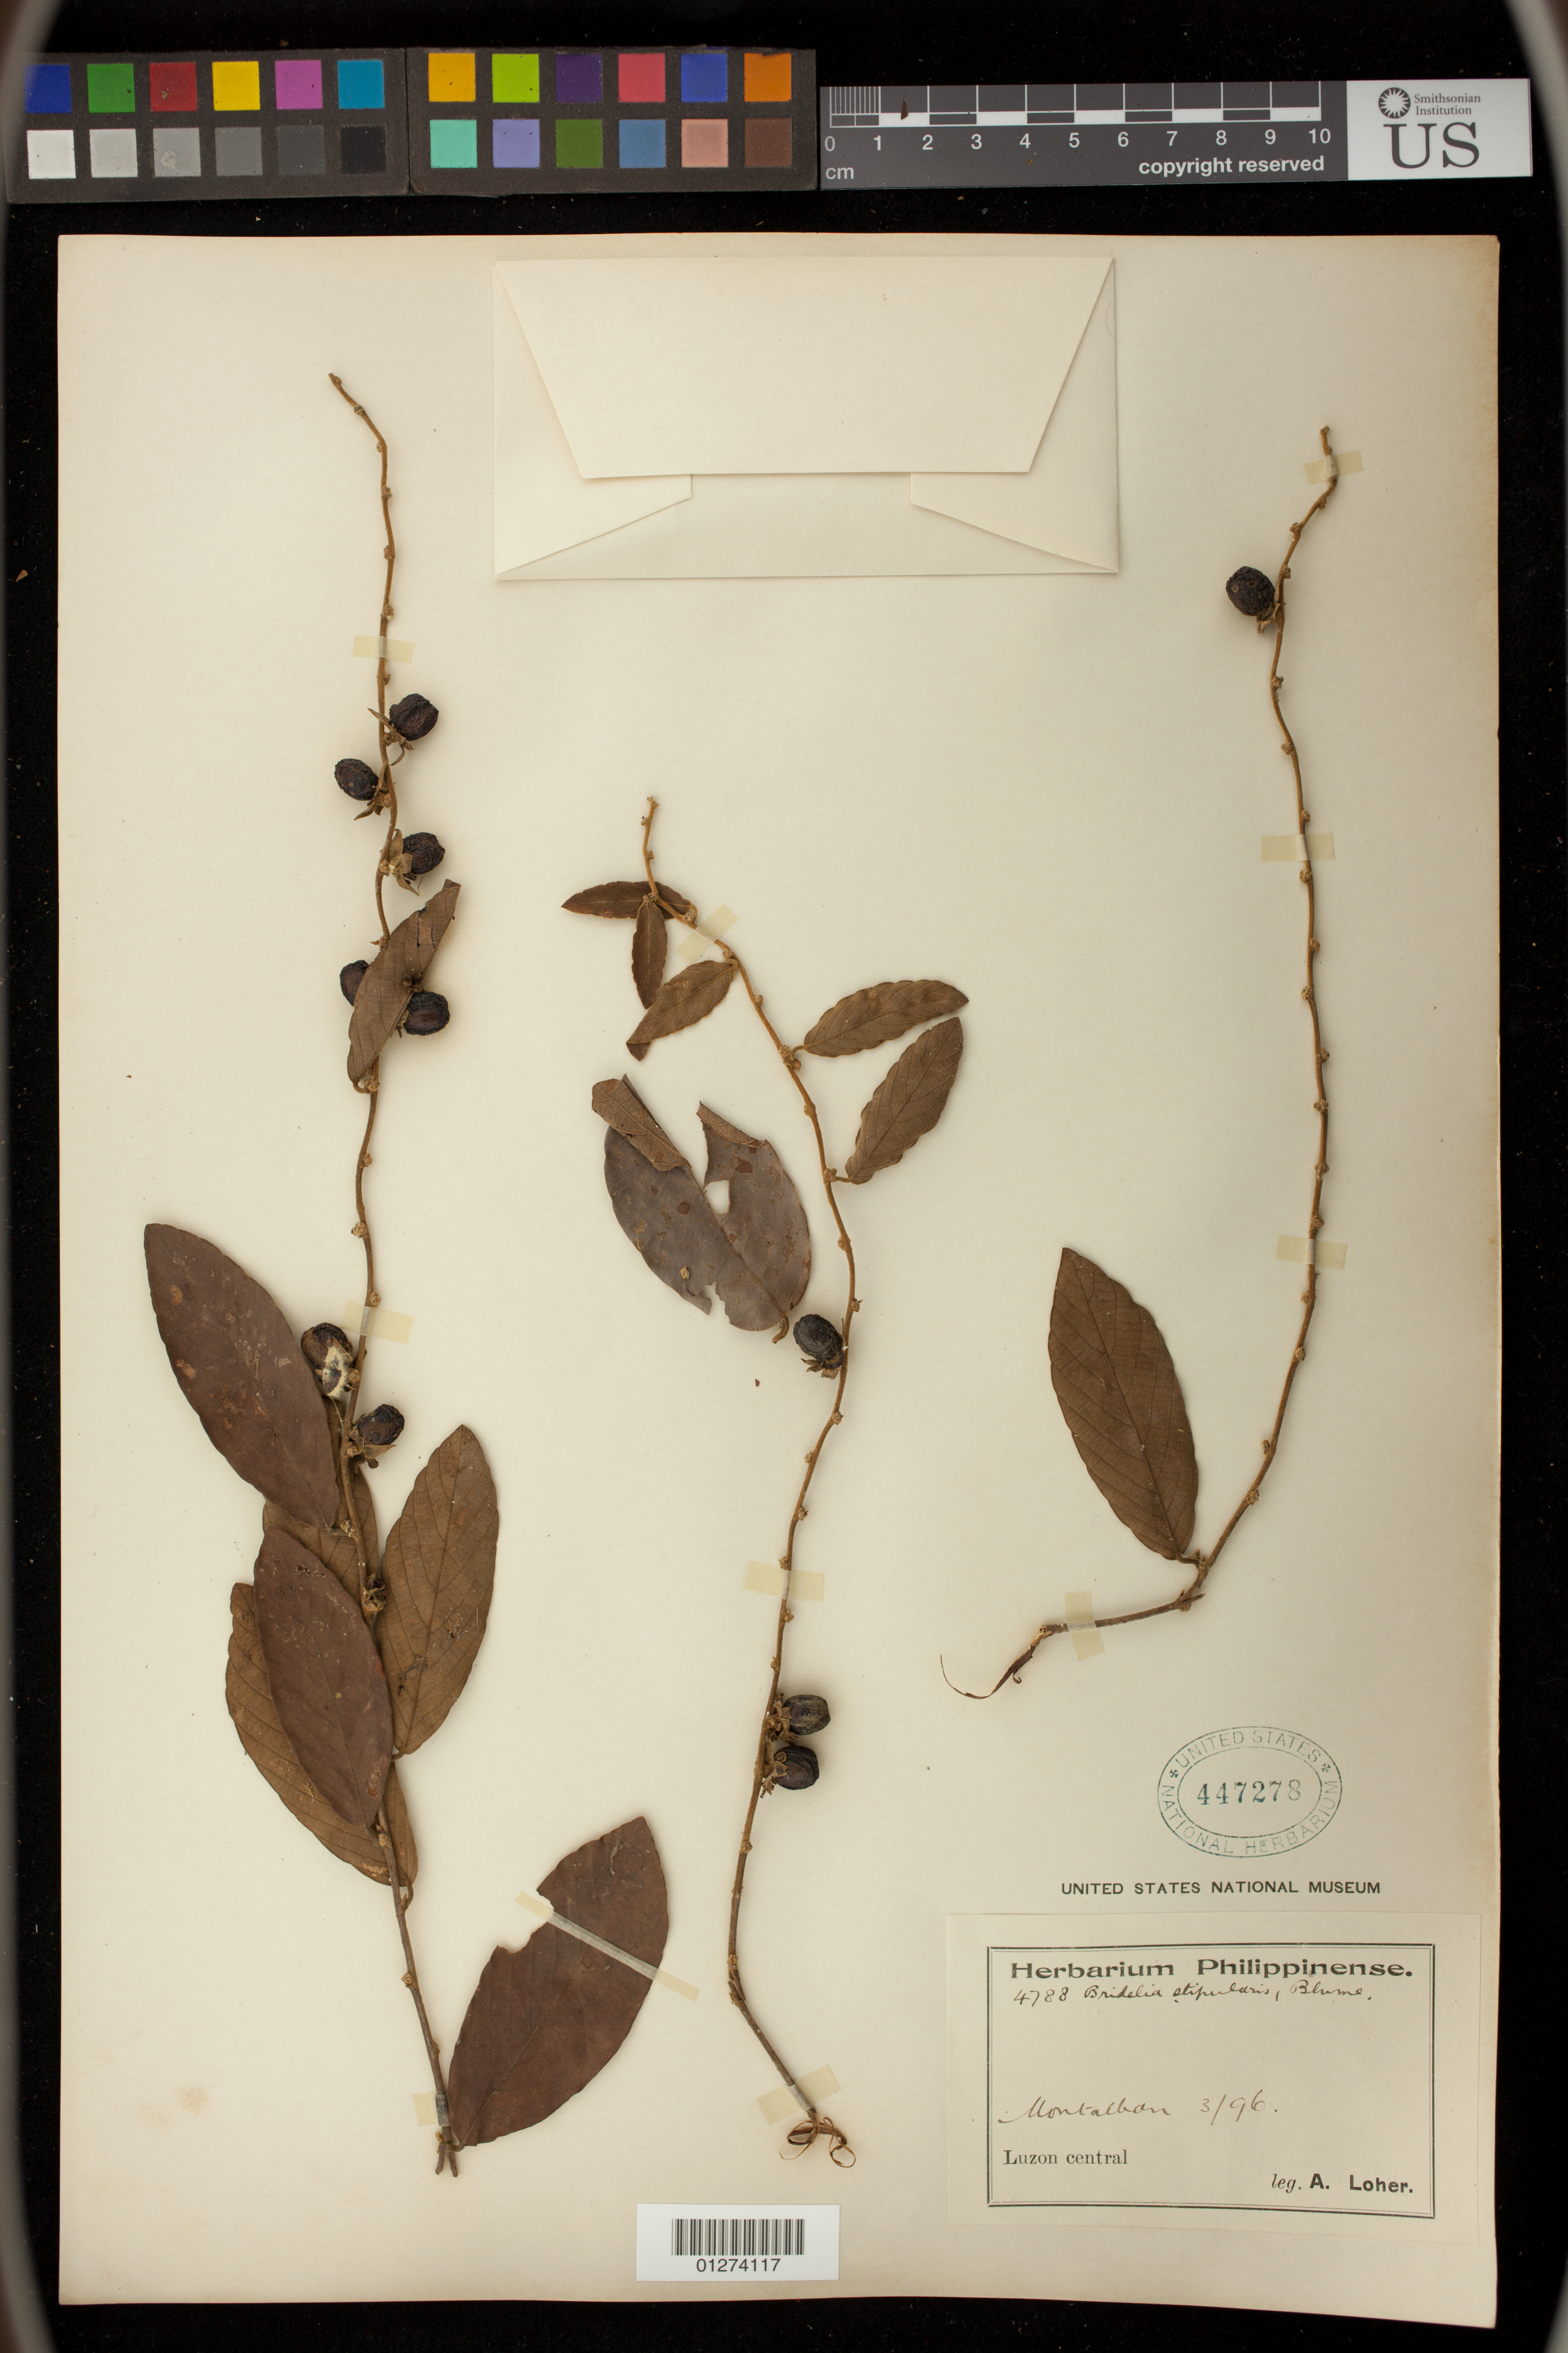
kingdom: Plantae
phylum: Tracheophyta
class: Magnoliopsida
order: Malpighiales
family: Phyllanthaceae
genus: Bridelia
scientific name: Bridelia stipularis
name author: (L.) Blume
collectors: A. Loher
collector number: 4788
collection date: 1896-03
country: Philippines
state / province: Calabarzon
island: Luzon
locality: Montalban, Luzon central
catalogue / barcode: US 447278